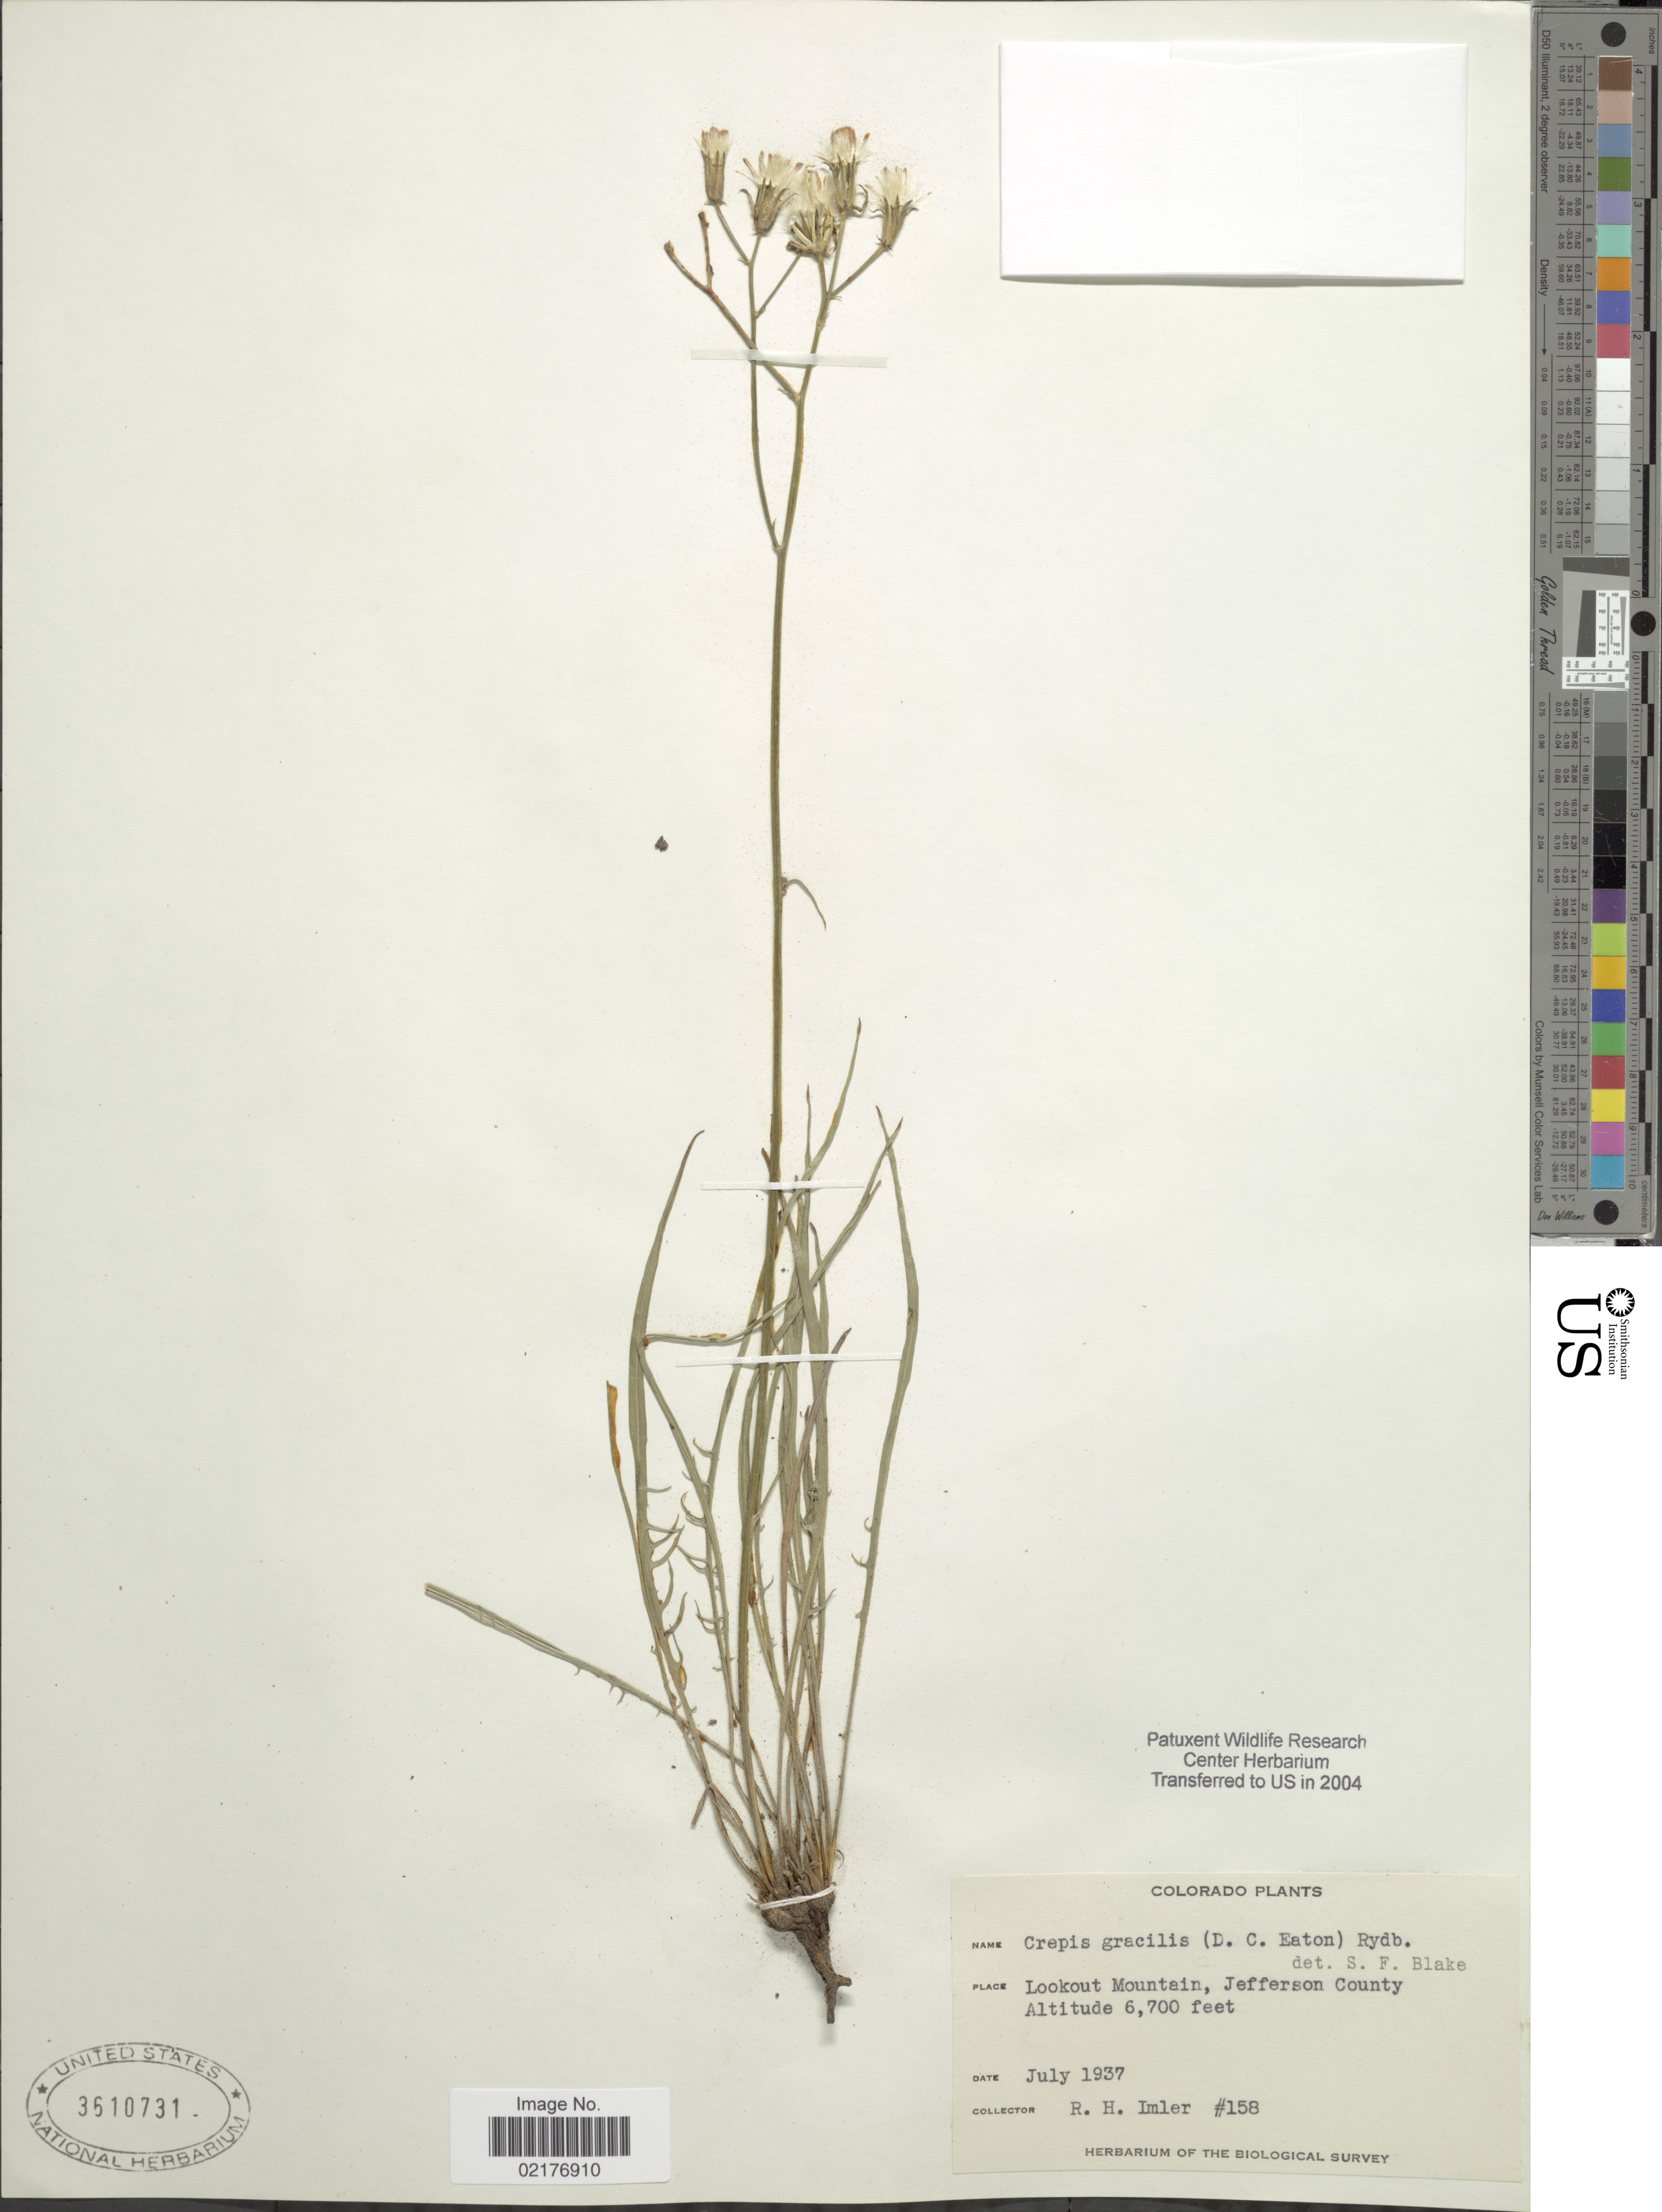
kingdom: Plantae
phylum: Tracheophyta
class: Magnoliopsida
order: Asterales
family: Asteraceae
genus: Crepis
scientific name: Crepis atribarba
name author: A. Heller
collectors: R. Imler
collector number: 158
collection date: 1937-07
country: United States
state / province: Colorado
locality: Lookout Mountain, Jefferson County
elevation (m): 2042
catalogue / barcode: US 3610731